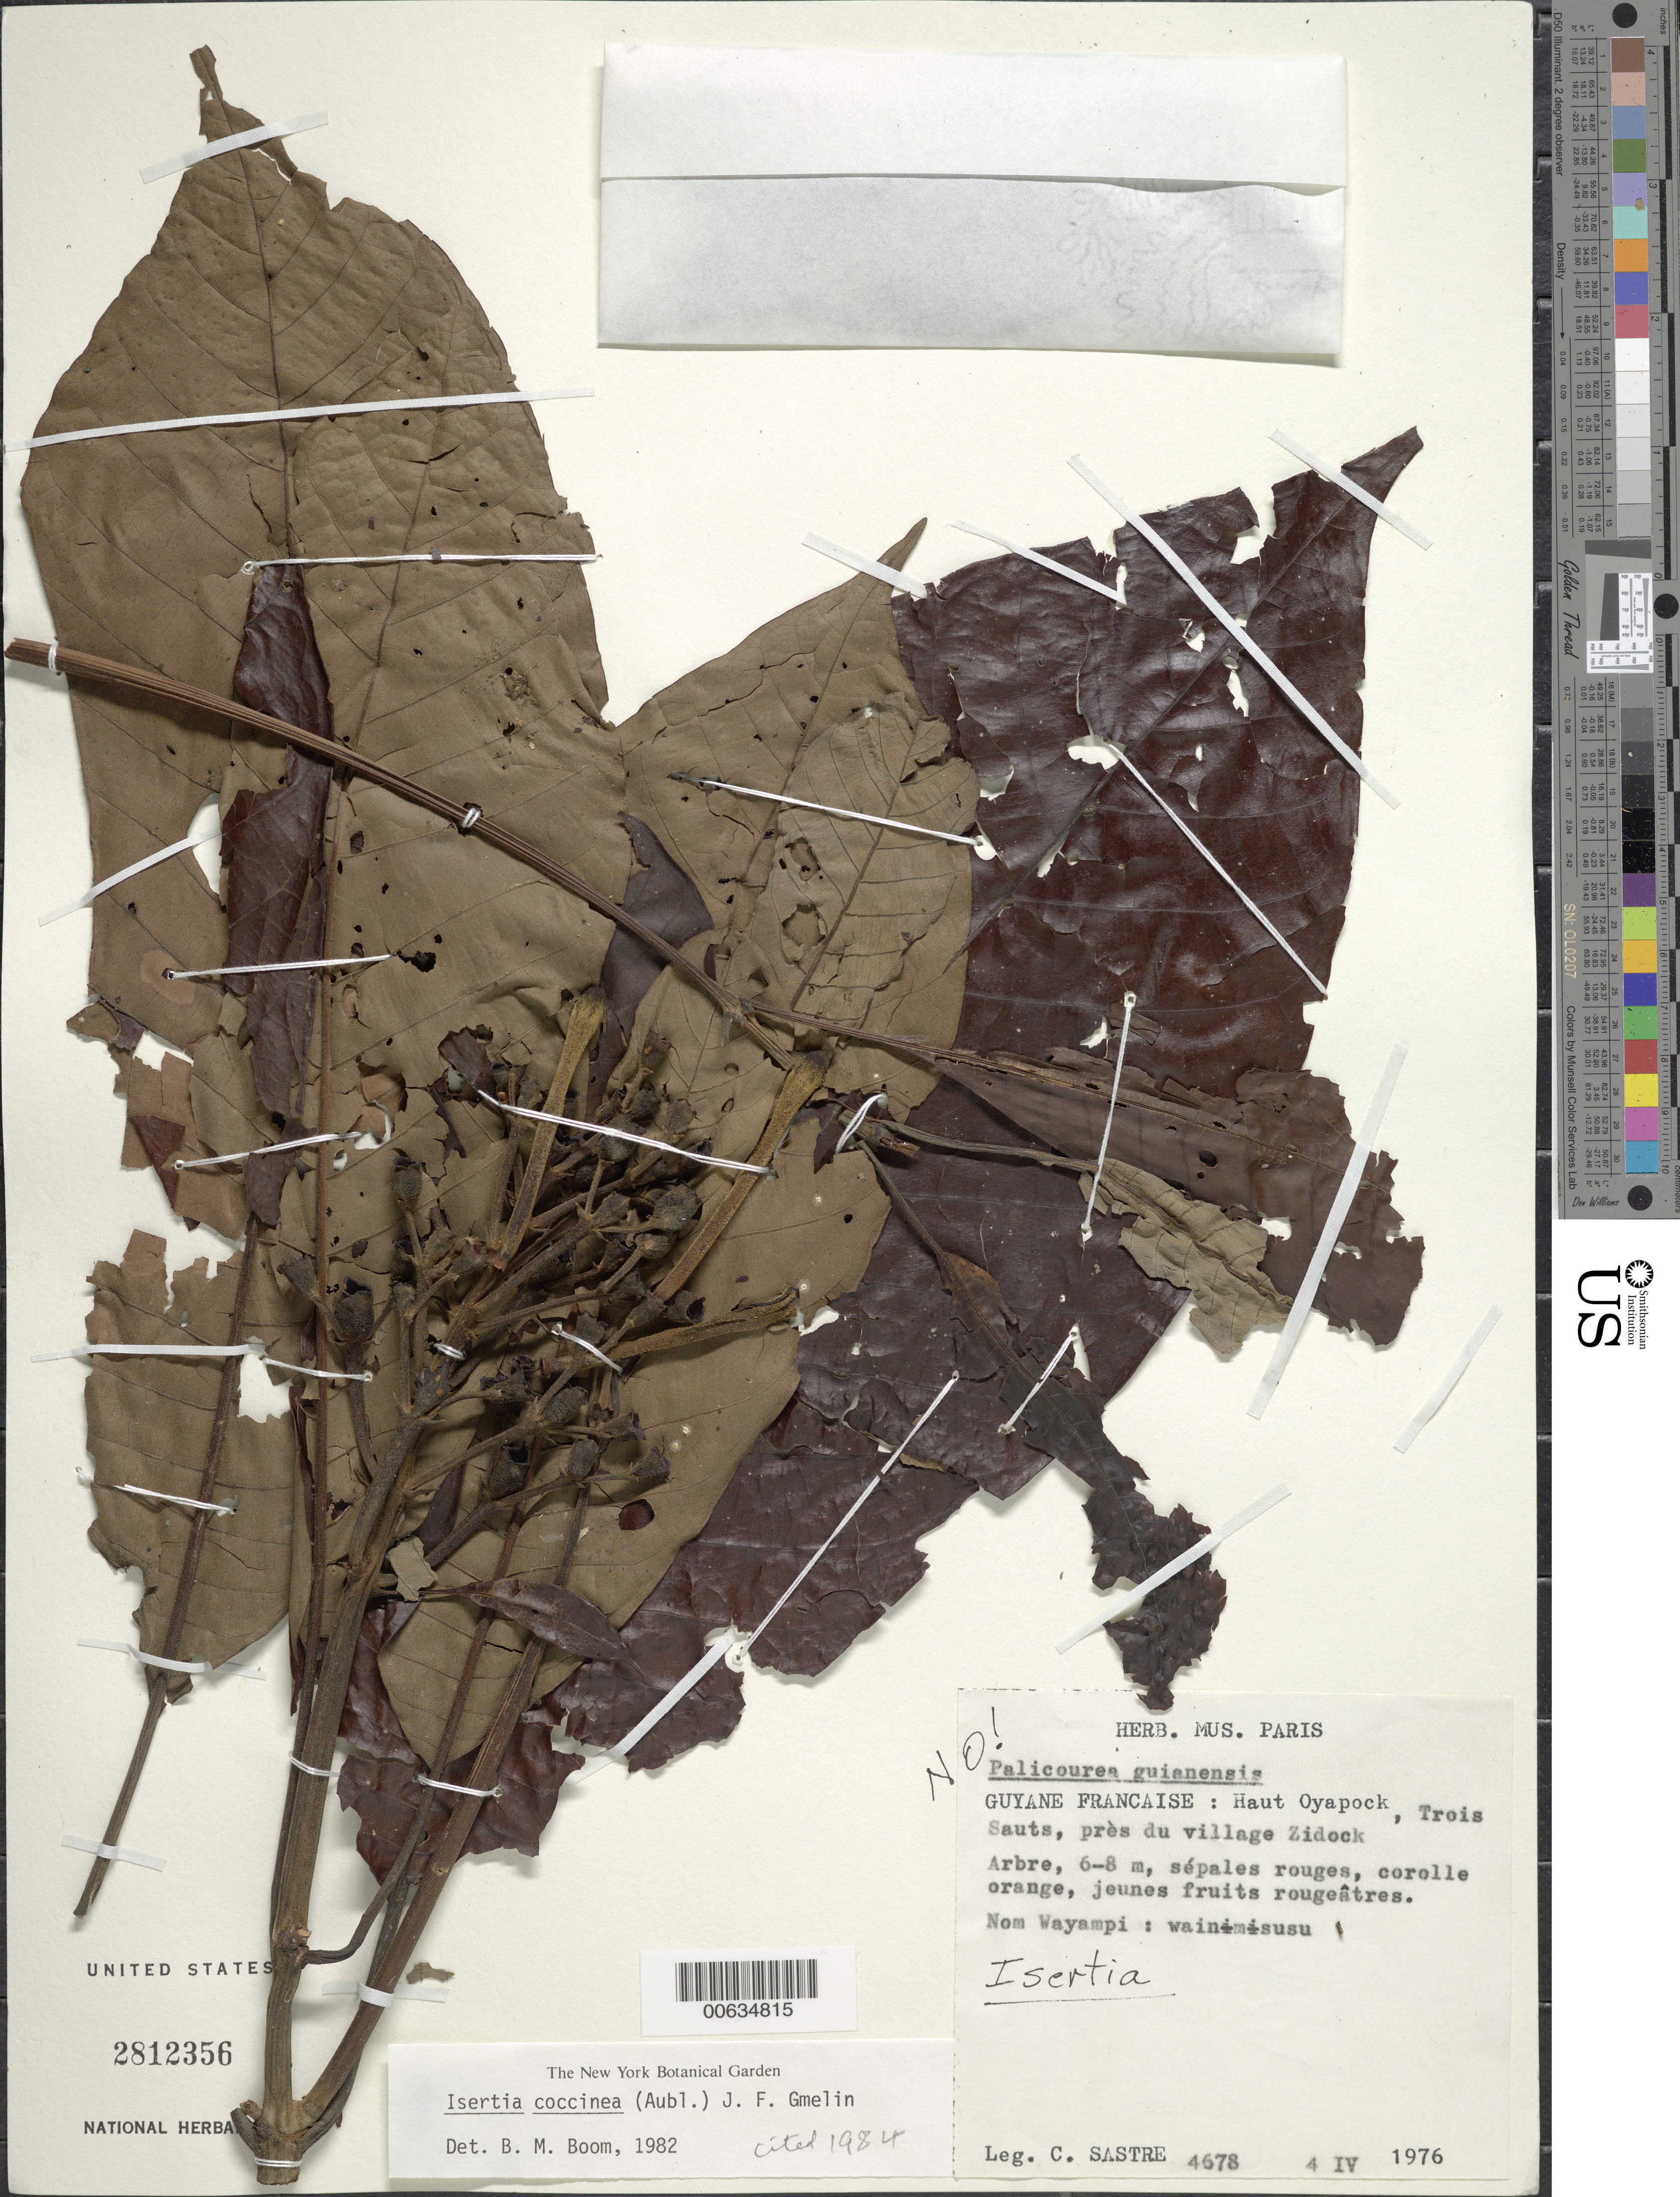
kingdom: Plantae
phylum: Tracheophyta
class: Magnoliopsida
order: Gentianales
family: Rubiaceae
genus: Isertia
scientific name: Isertia coccinea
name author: (Aubl.) Vahl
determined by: Boom, B. M.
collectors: C. H. L. Sastre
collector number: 4678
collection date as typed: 4-Apr-76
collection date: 1976-04-04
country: French Guiana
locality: Trois Sauts, Haut Oyapock, pres du village Zidock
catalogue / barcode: US 2812356